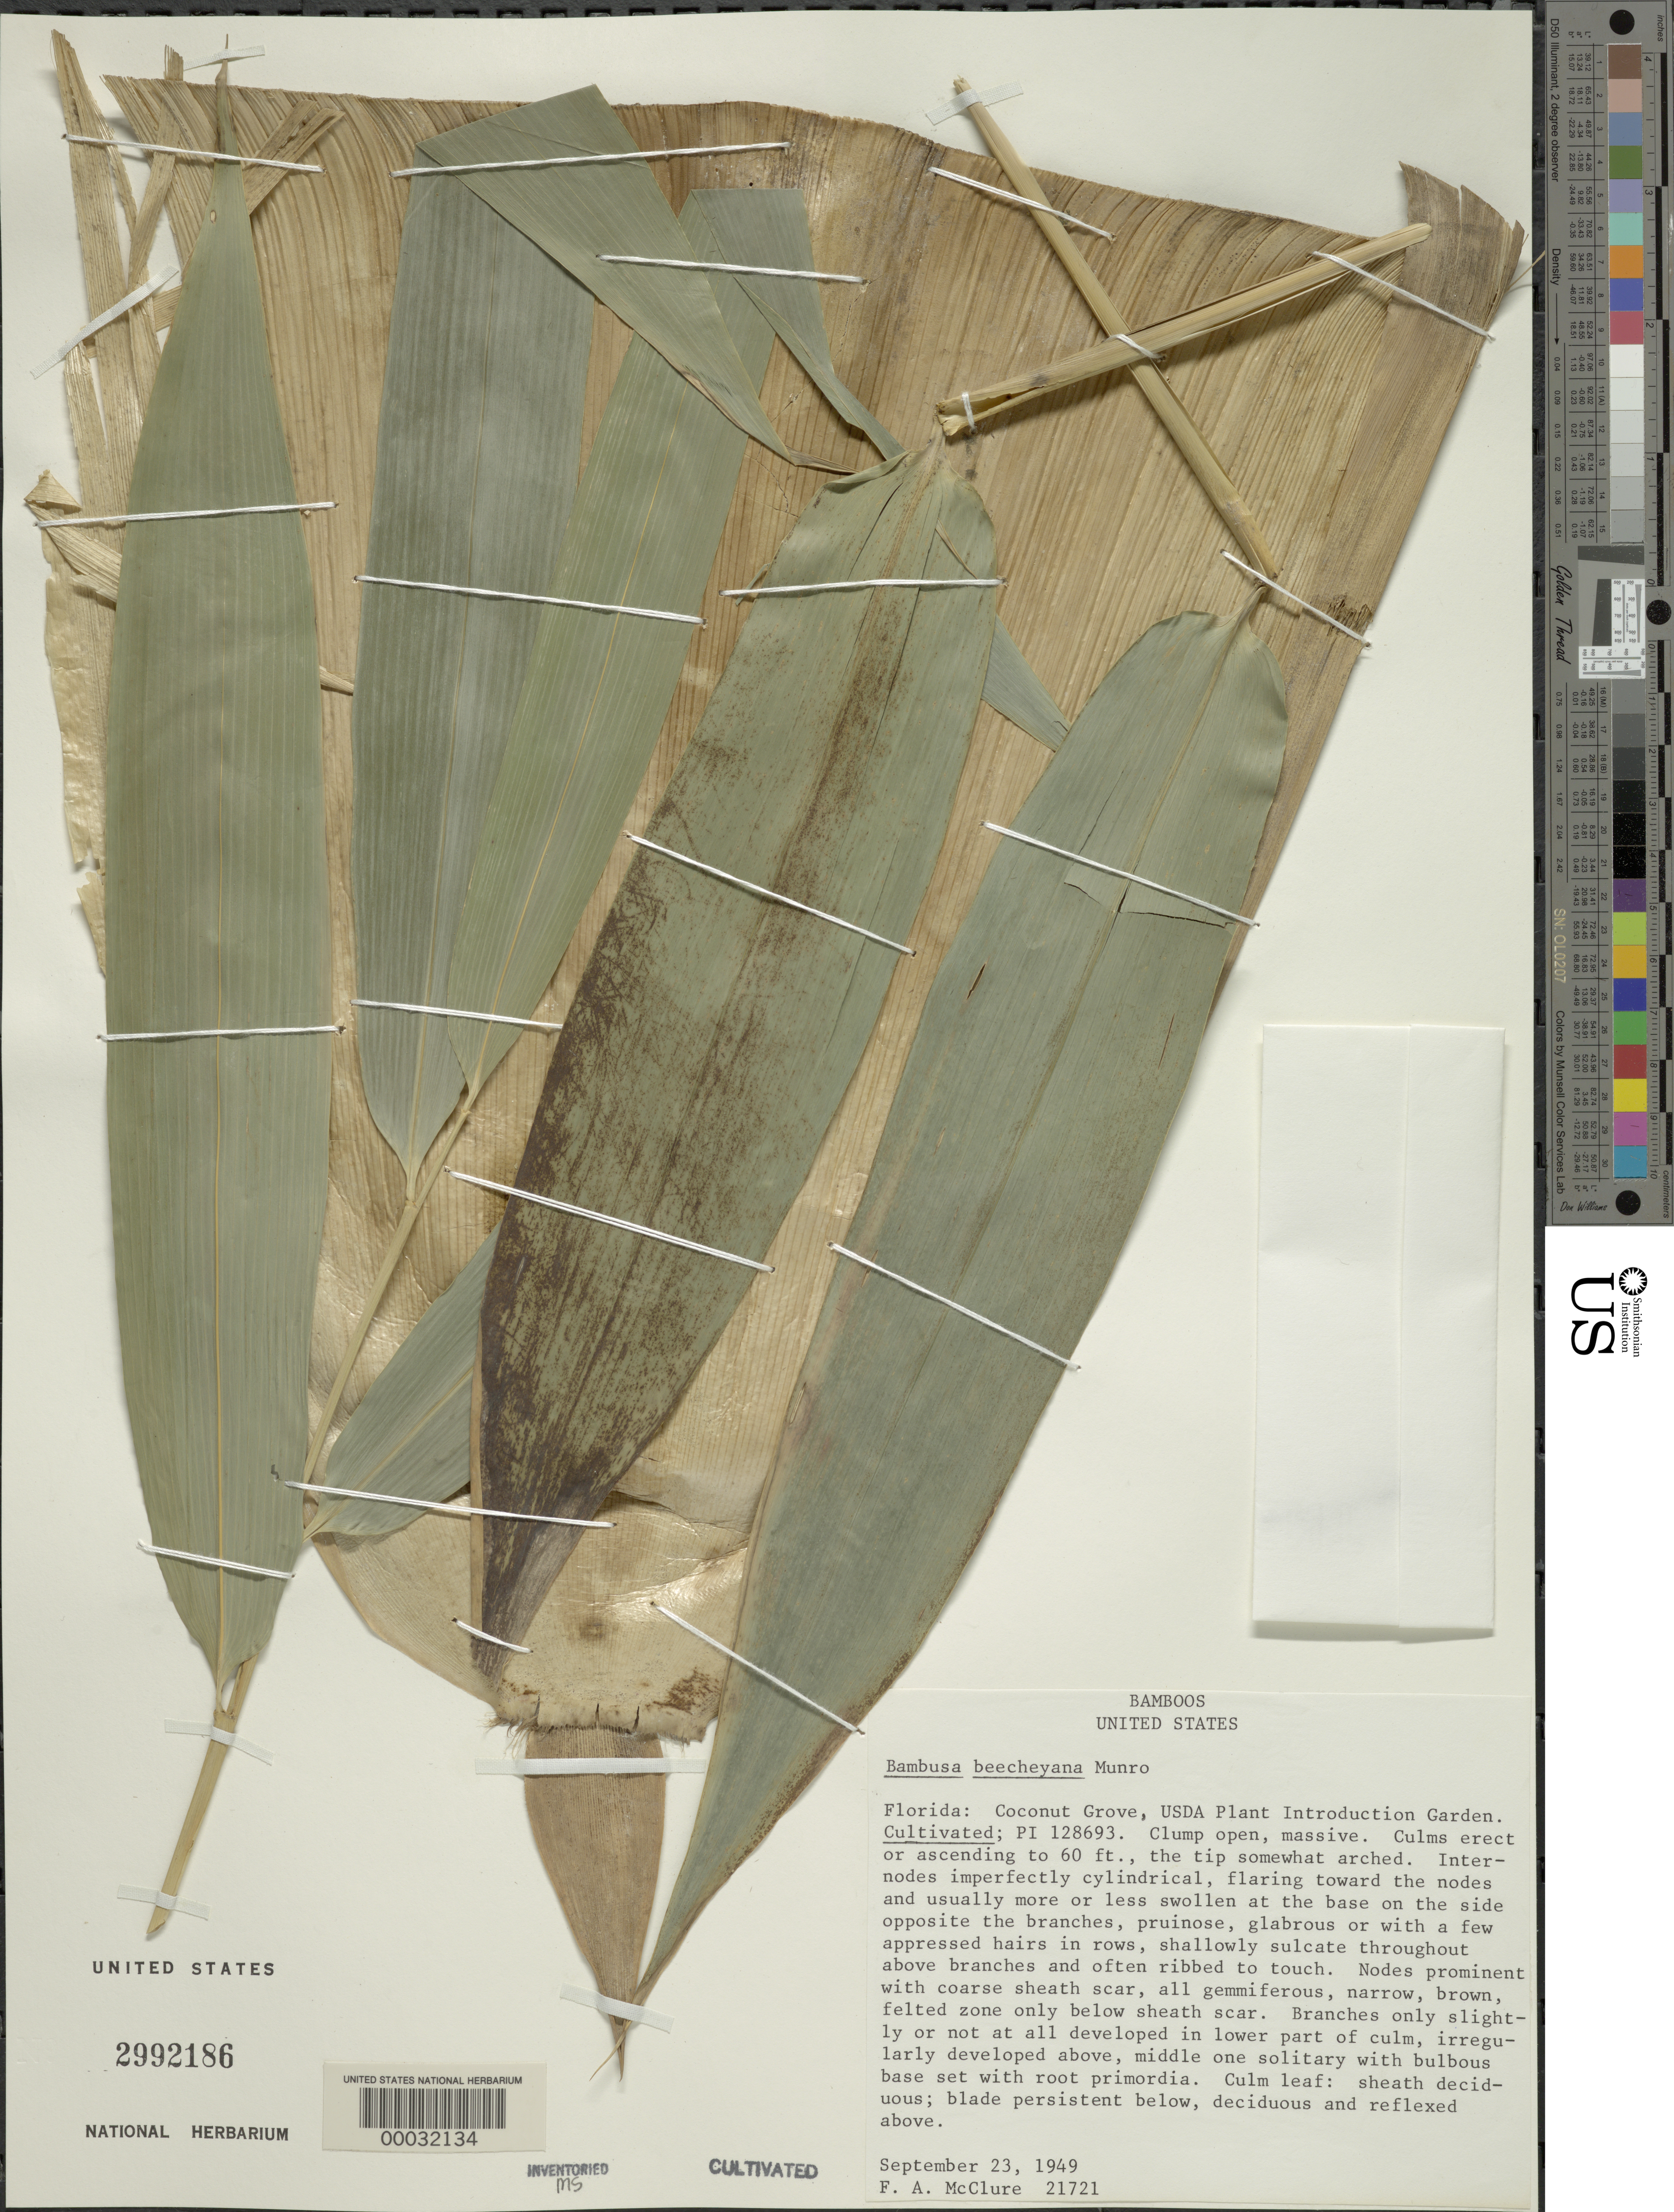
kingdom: Plantae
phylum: Tracheophyta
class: Liliopsida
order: Poales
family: Poaceae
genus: Bambusa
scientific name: Bambusa beecheyana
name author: Munro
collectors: F. A. McClure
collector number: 21721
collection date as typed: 23 Sep 1949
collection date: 1949-09-23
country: United States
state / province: Florida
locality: U.s.d.a. plant introduction station-coconut grove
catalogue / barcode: US 2992186